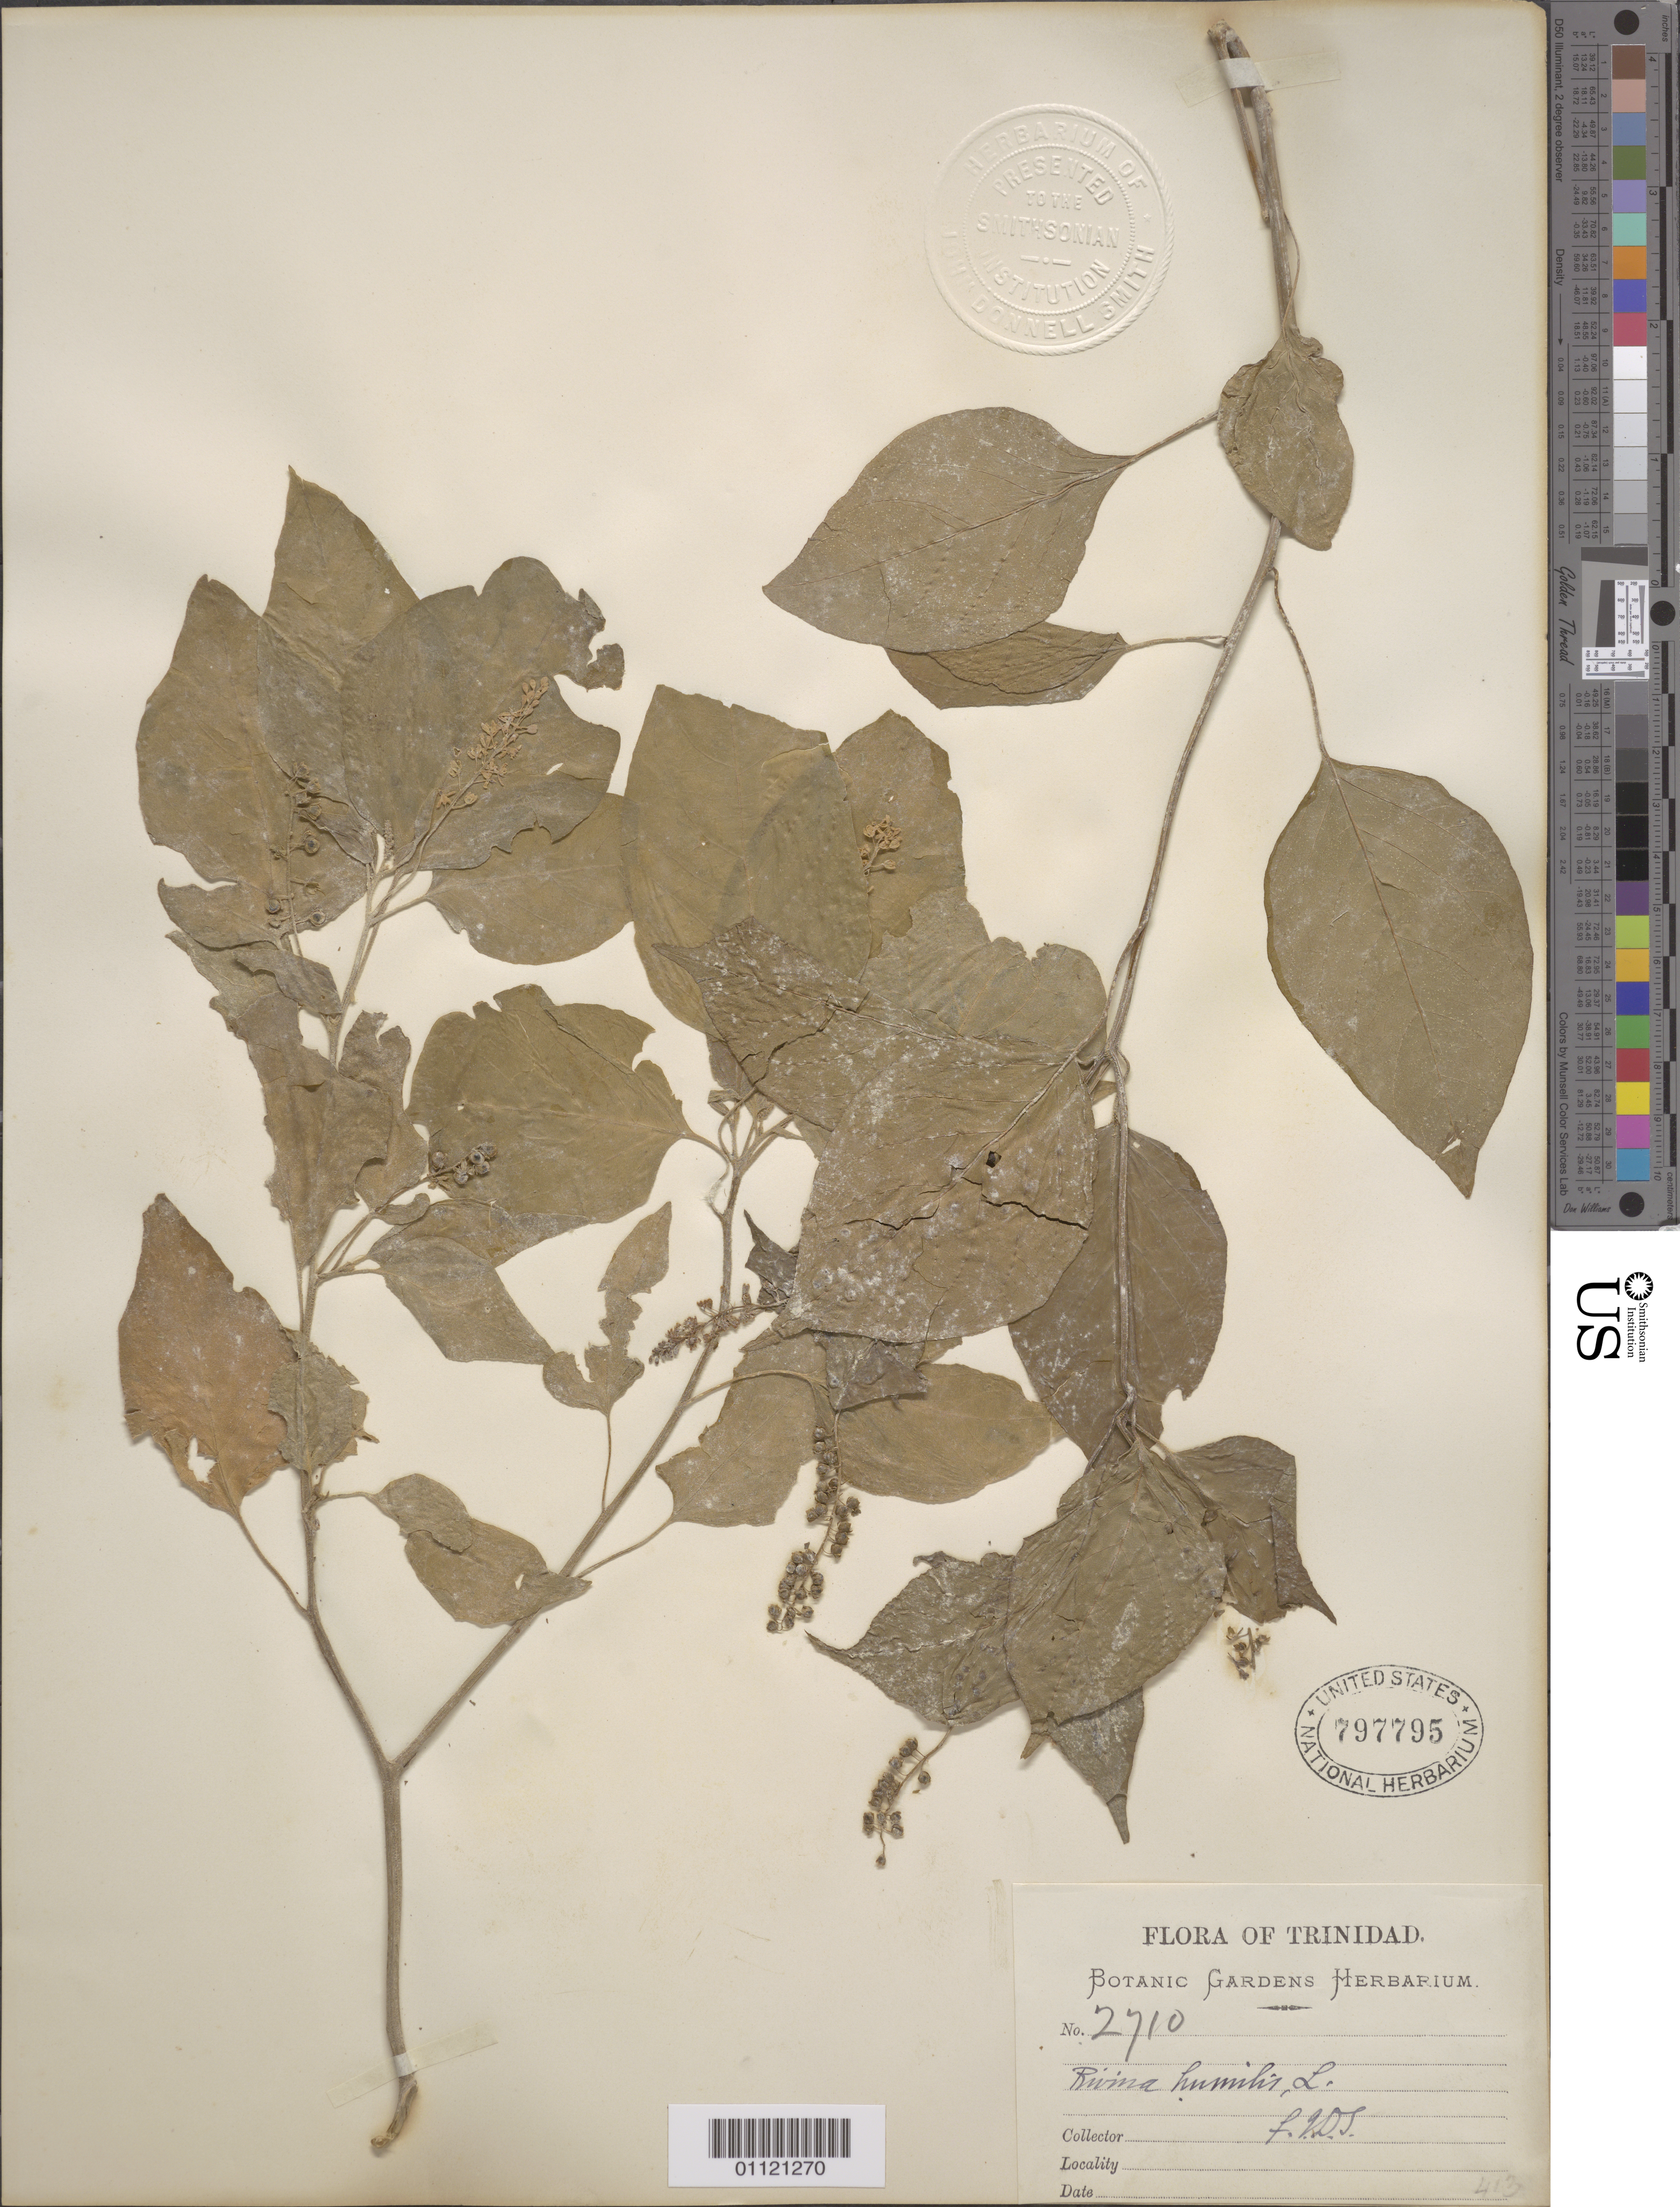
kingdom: Plantae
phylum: Tracheophyta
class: Magnoliopsida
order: Caryophyllales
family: Phytolaccaceae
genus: Rivina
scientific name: Rivina humilis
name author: L.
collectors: Botanic Gardens Herbarium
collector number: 2710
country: Trinidad and Tobago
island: Trinidad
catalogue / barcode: US 797795